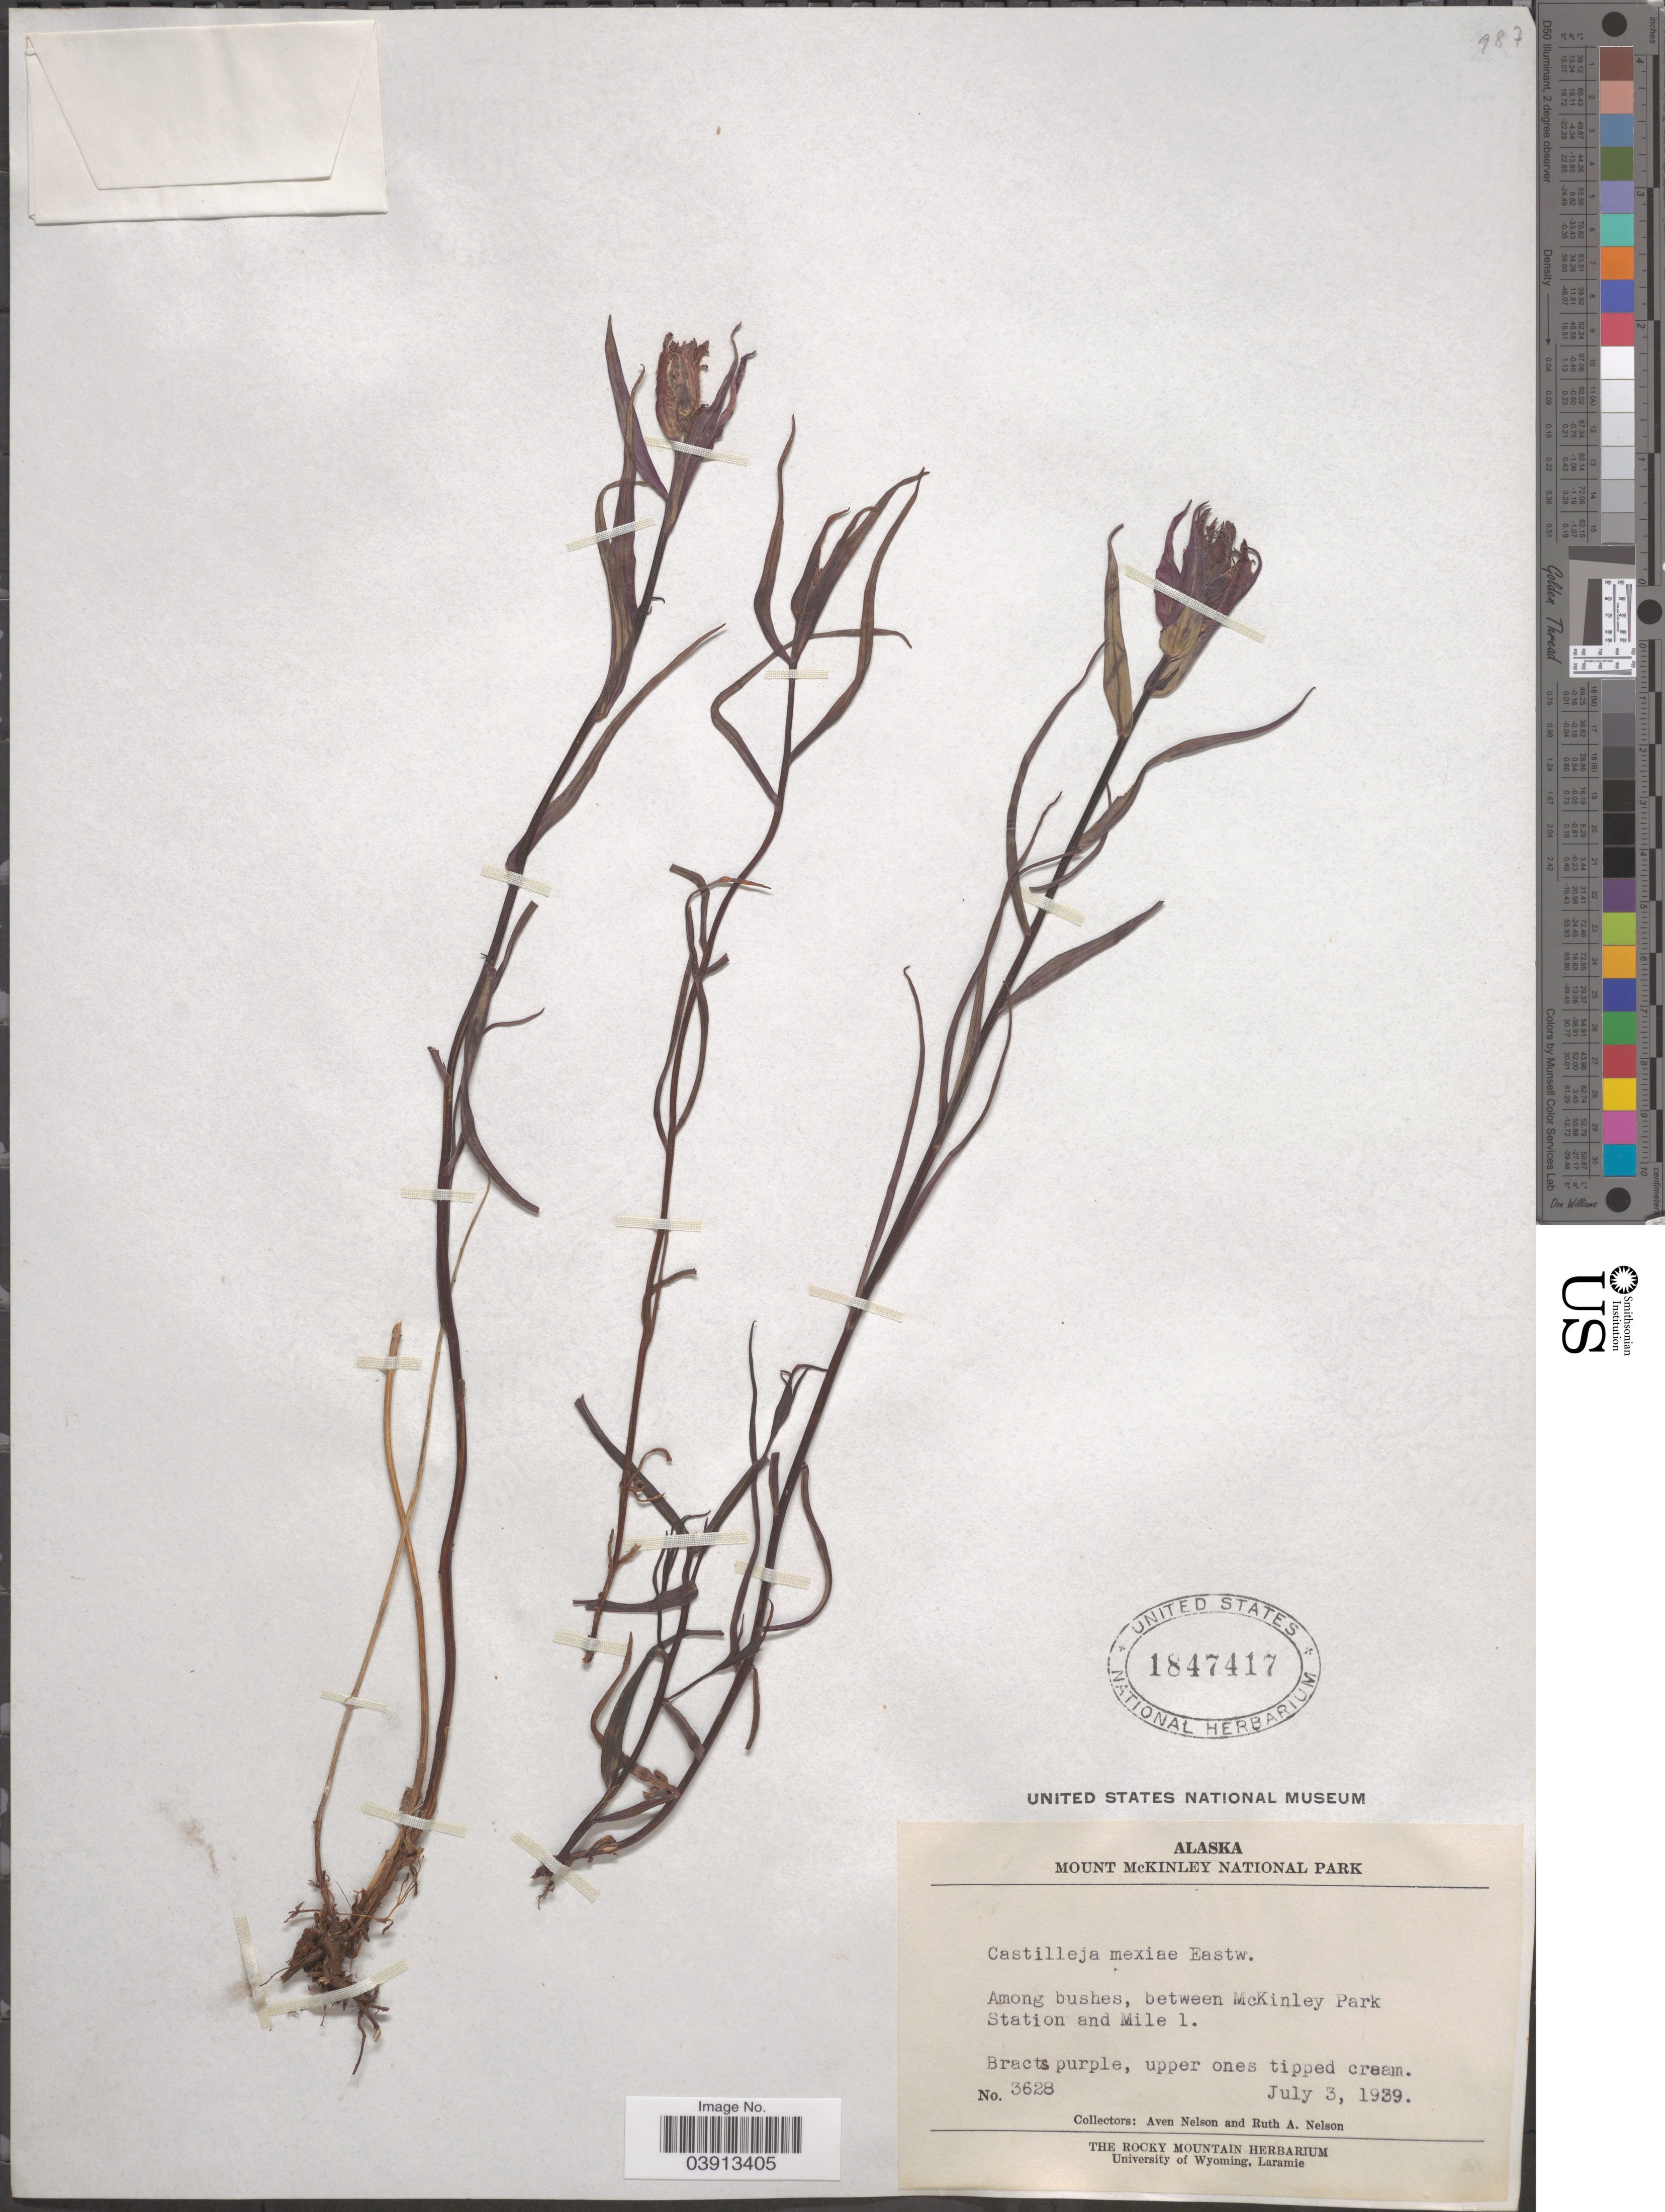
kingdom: Plantae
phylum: Tracheophyta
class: Magnoliopsida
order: Lamiales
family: Orobanchaceae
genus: Castilleja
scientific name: Castilleja pallida subsp. mexiae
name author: Pennell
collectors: A. Nelson & R. A. Nelson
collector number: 3628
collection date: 1939-07-03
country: United States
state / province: Alaska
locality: Mount McKinley National Park. Between McKinley Park Station and Mile 1.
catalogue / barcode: US 1847417